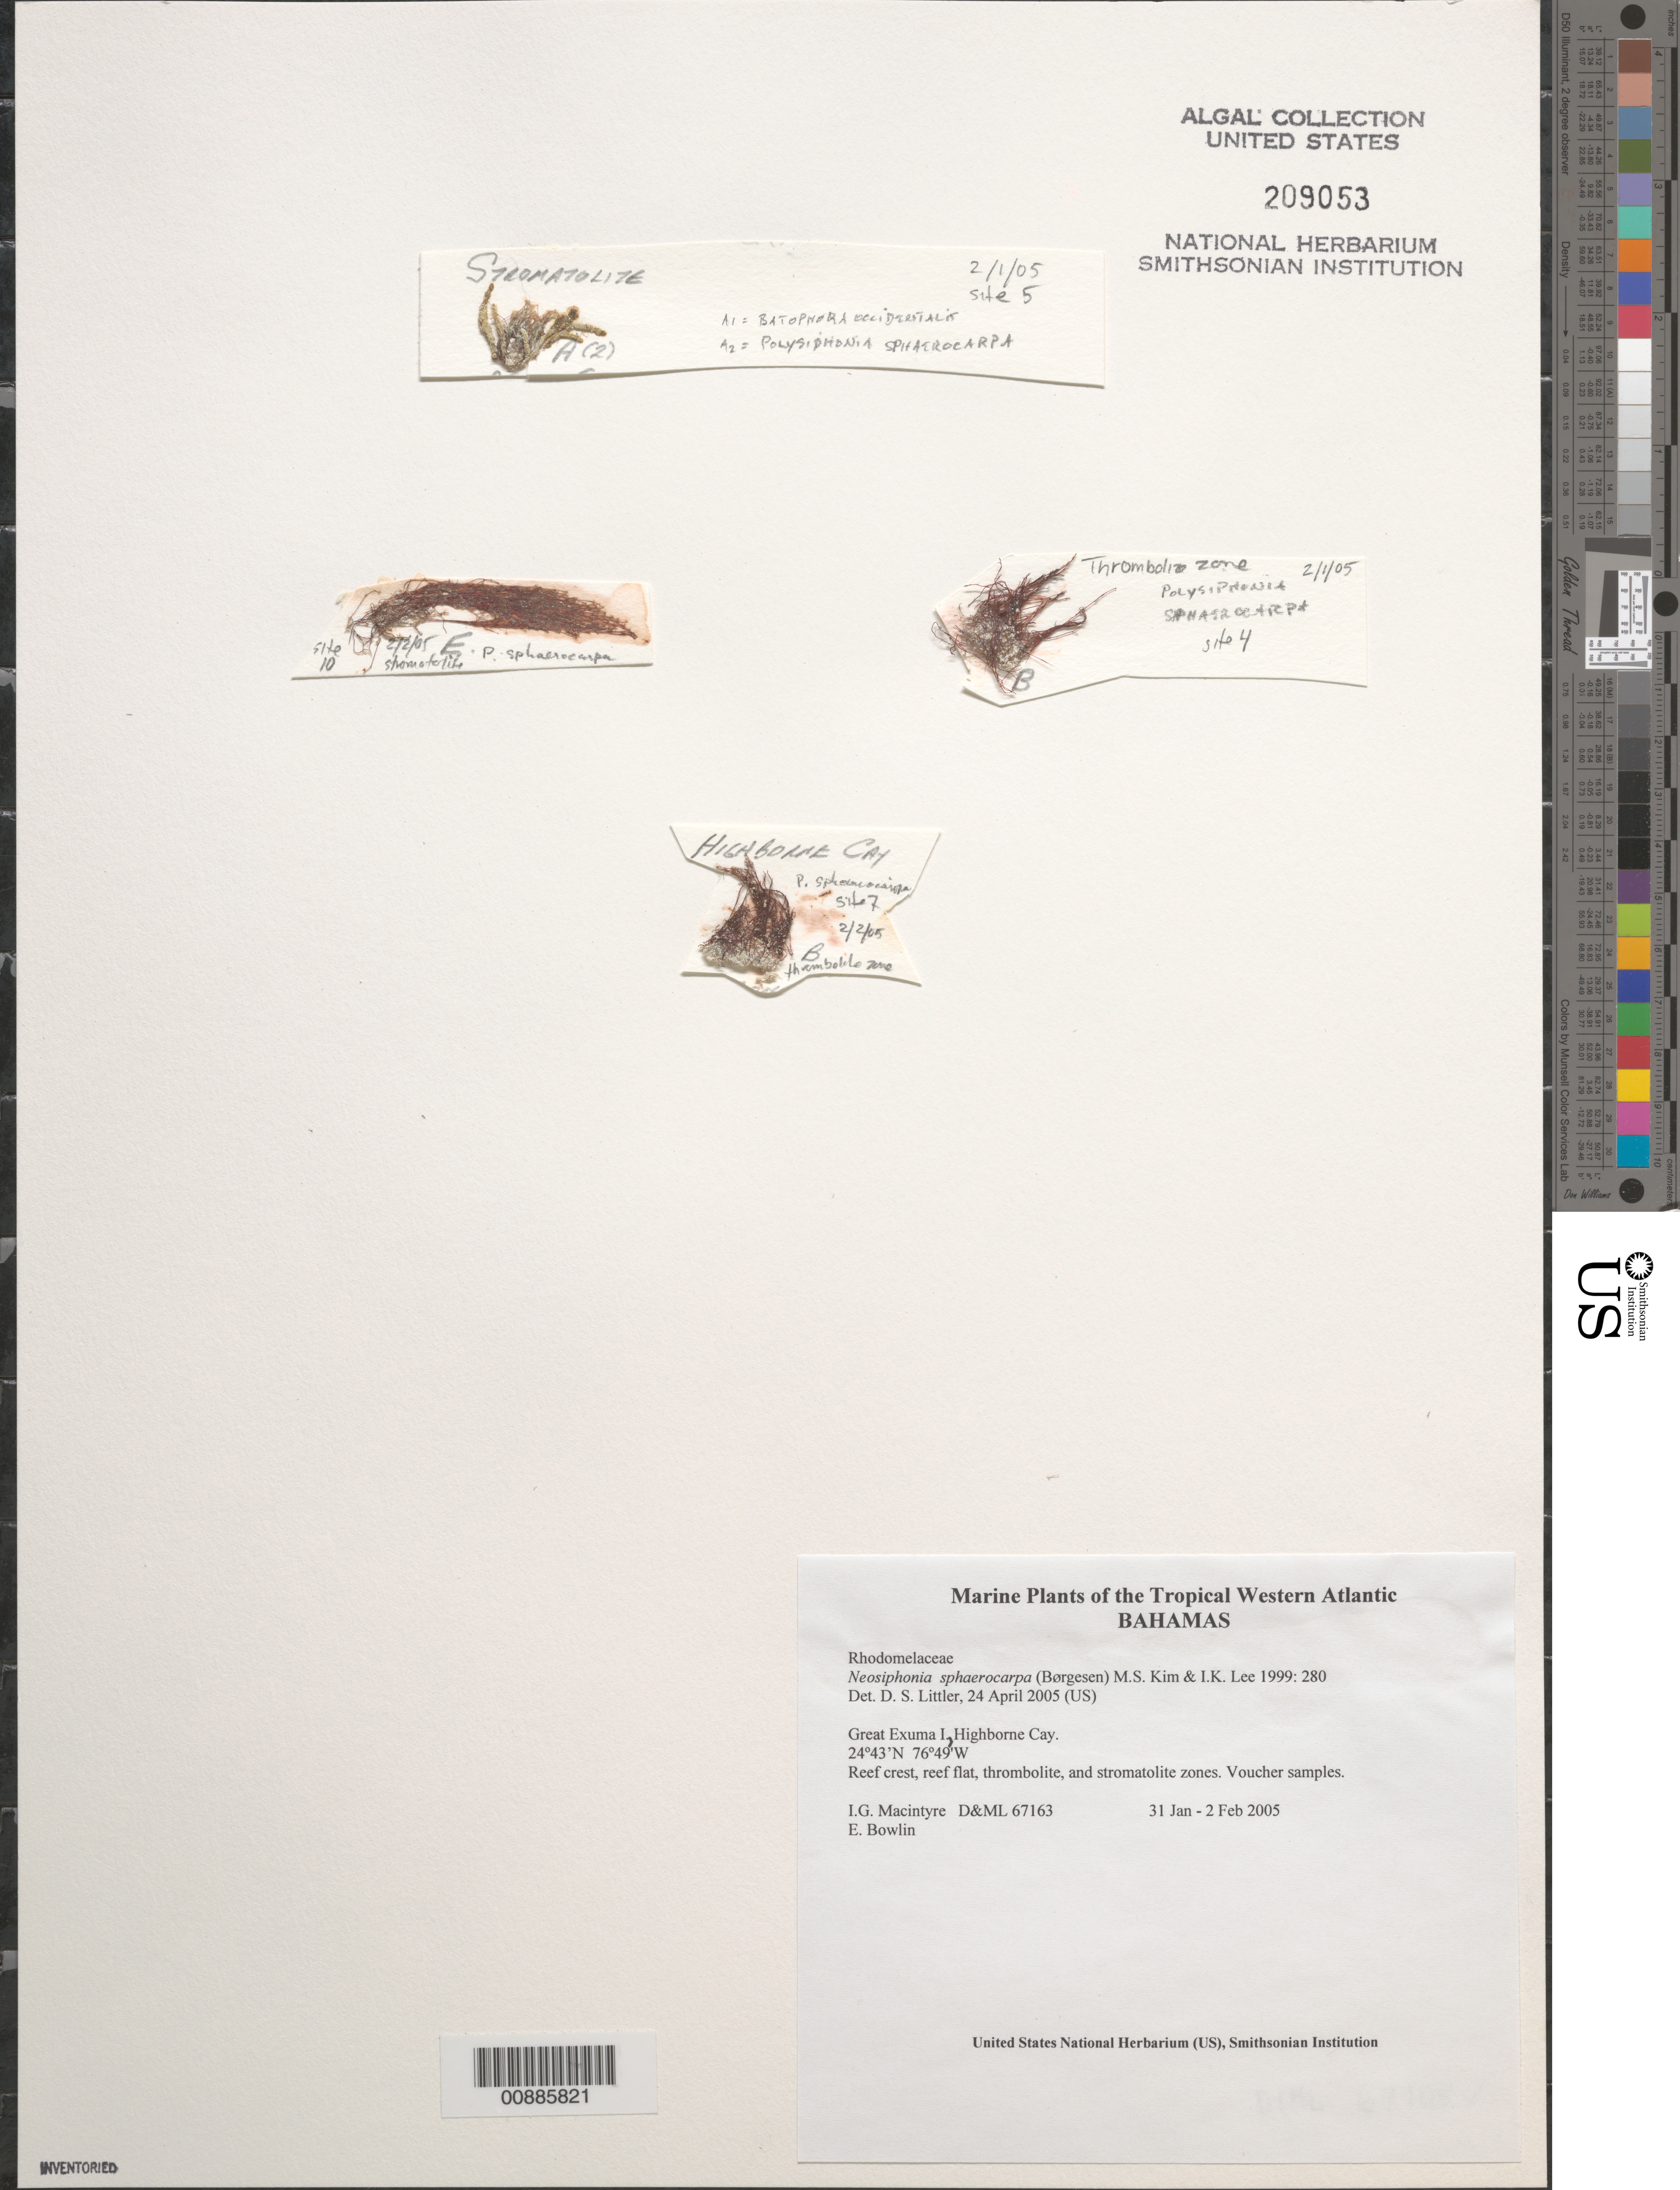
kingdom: Plantae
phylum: Rhodophyta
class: Florideophyceae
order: Ceramiales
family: Rhodomelaceae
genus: Melanothamnus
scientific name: Melanothamnus sphaerocarpus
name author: (Børgesen) Diaz-Tapia et al.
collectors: I. Macintyre & E. Bowlin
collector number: D&ML 67163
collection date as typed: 31 Jan 2005 to 02 Feb 2005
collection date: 2005-01-31/2005-02-02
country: Bahamas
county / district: Exuma District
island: Great Exuma Island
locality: Highborne Cay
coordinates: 24 43' N, 76 49' W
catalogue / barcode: US 209053